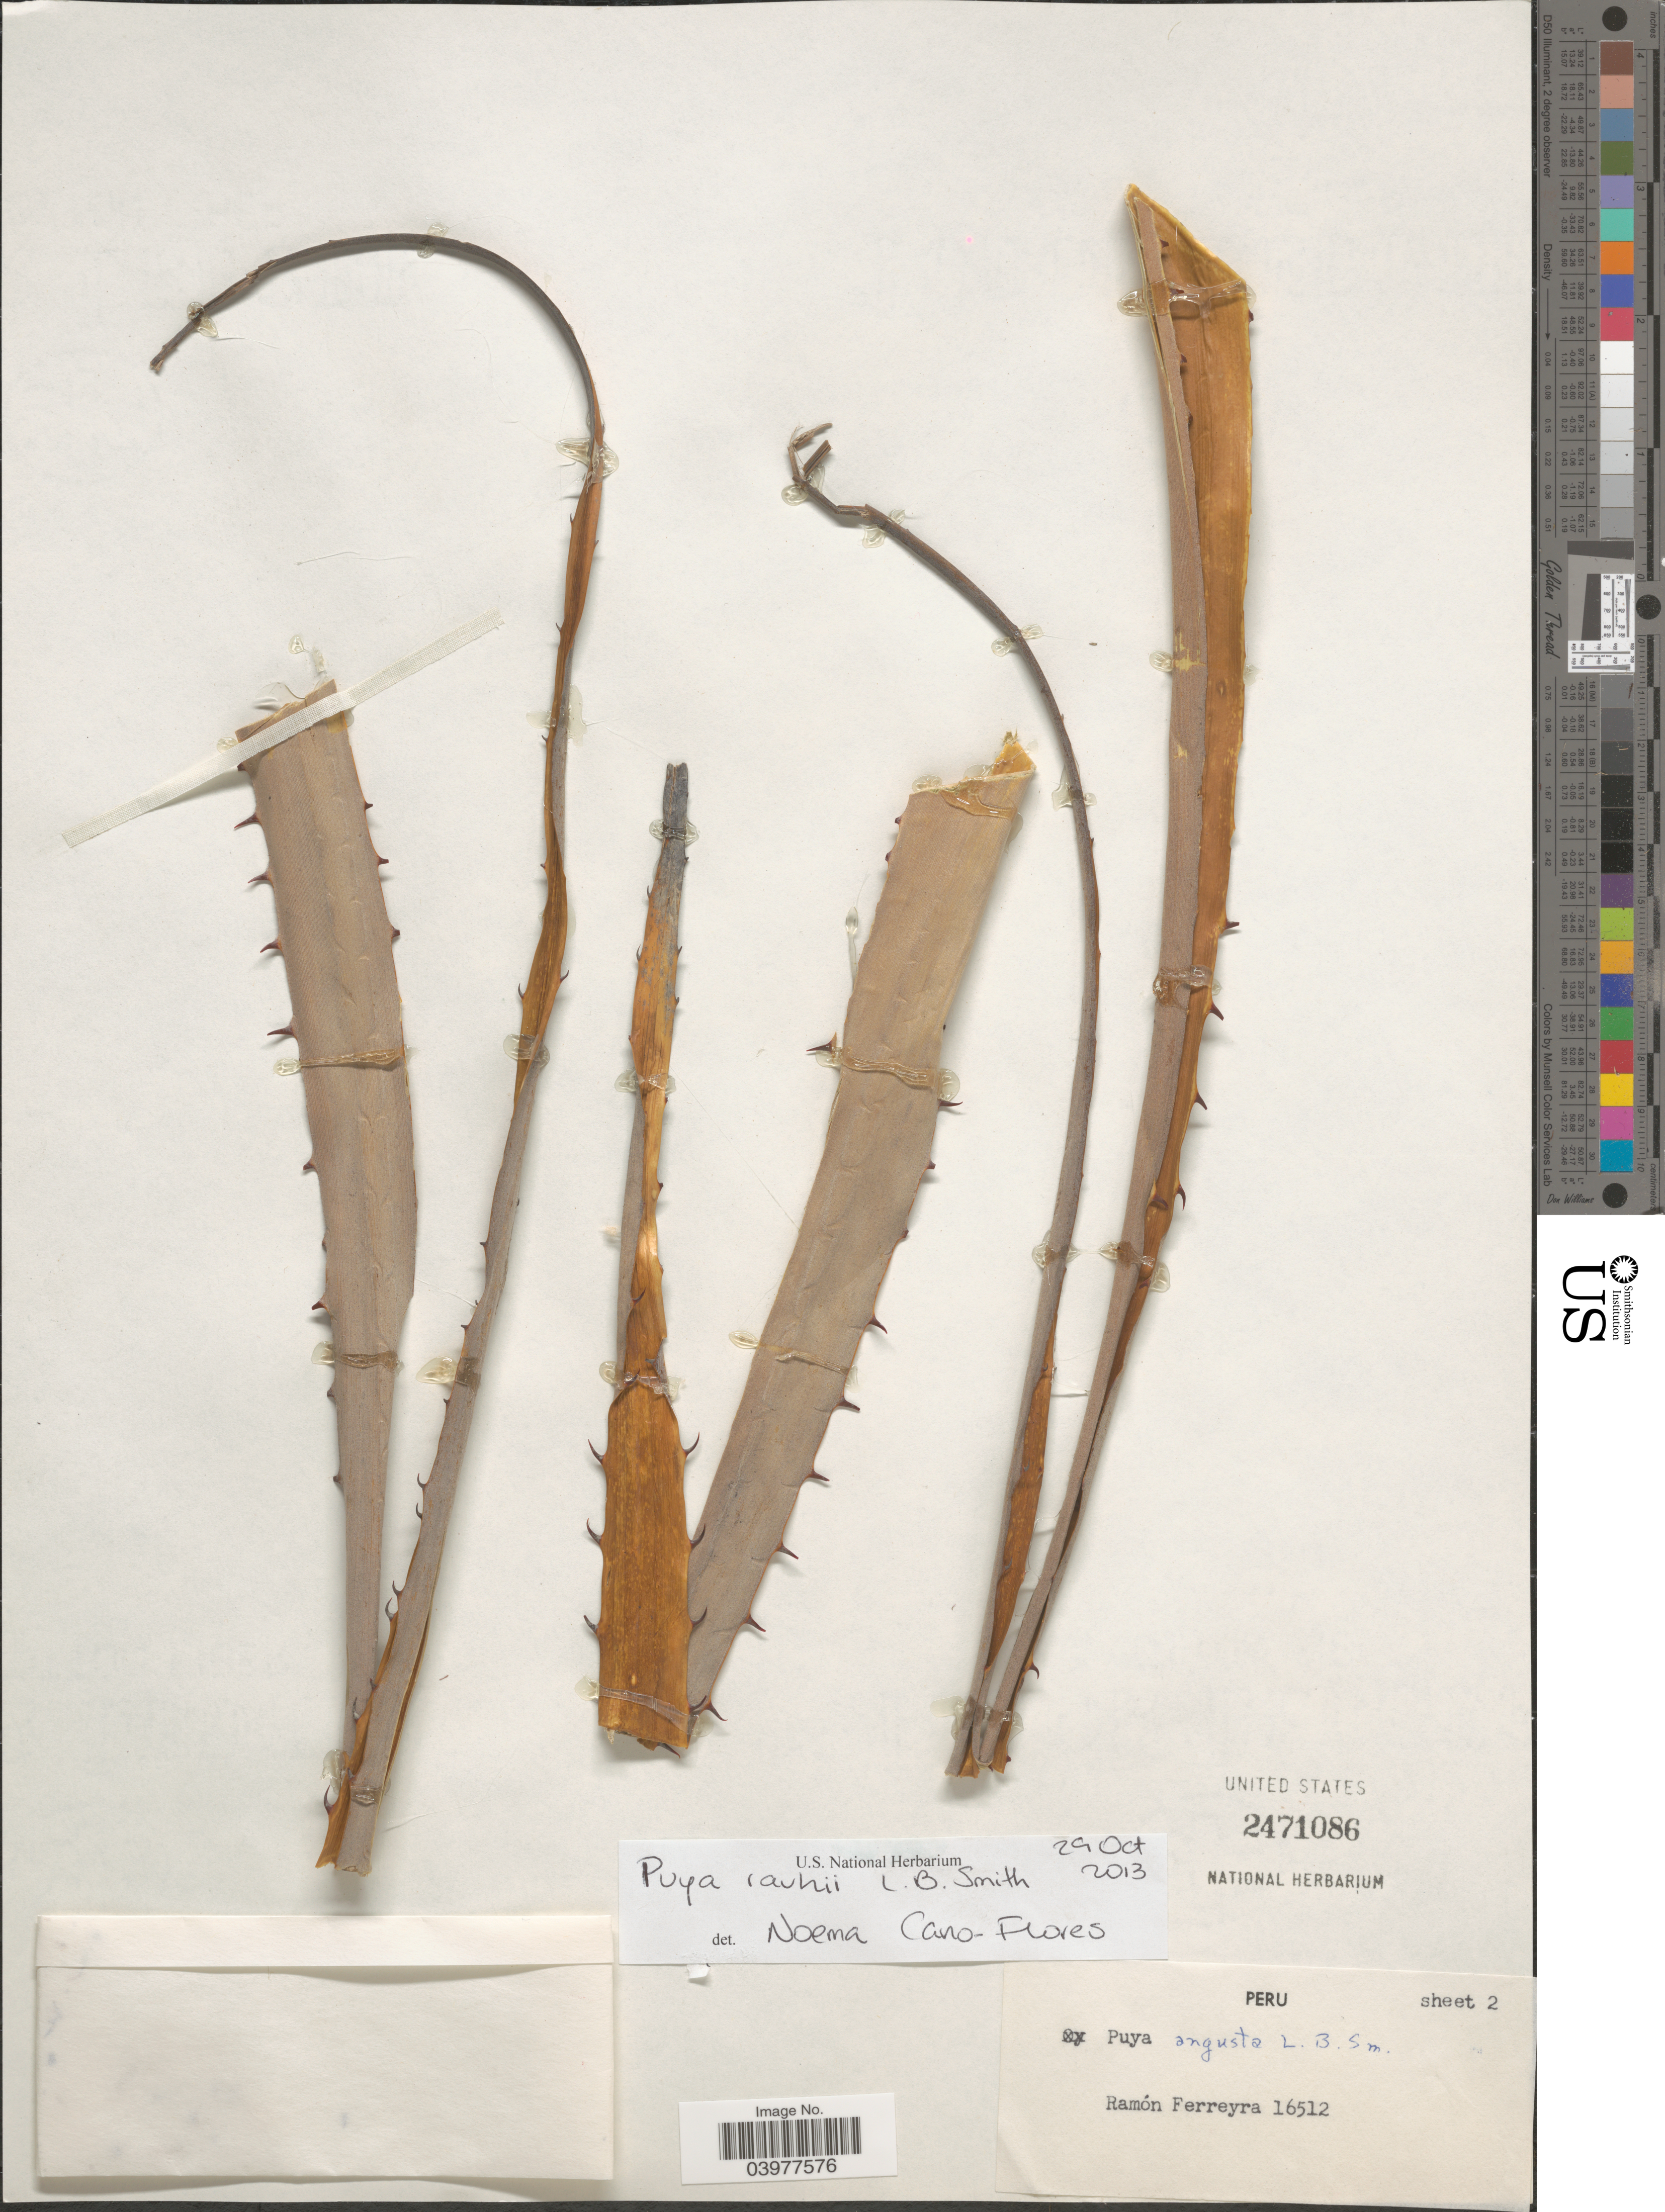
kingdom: Plantae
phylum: Tracheophyta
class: Liliopsida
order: Poales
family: Bromeliaceae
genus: Puya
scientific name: Puya rauhii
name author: L.B. Sm.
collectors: R. A. Ferreyra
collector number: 16512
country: Peru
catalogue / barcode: US 2471086